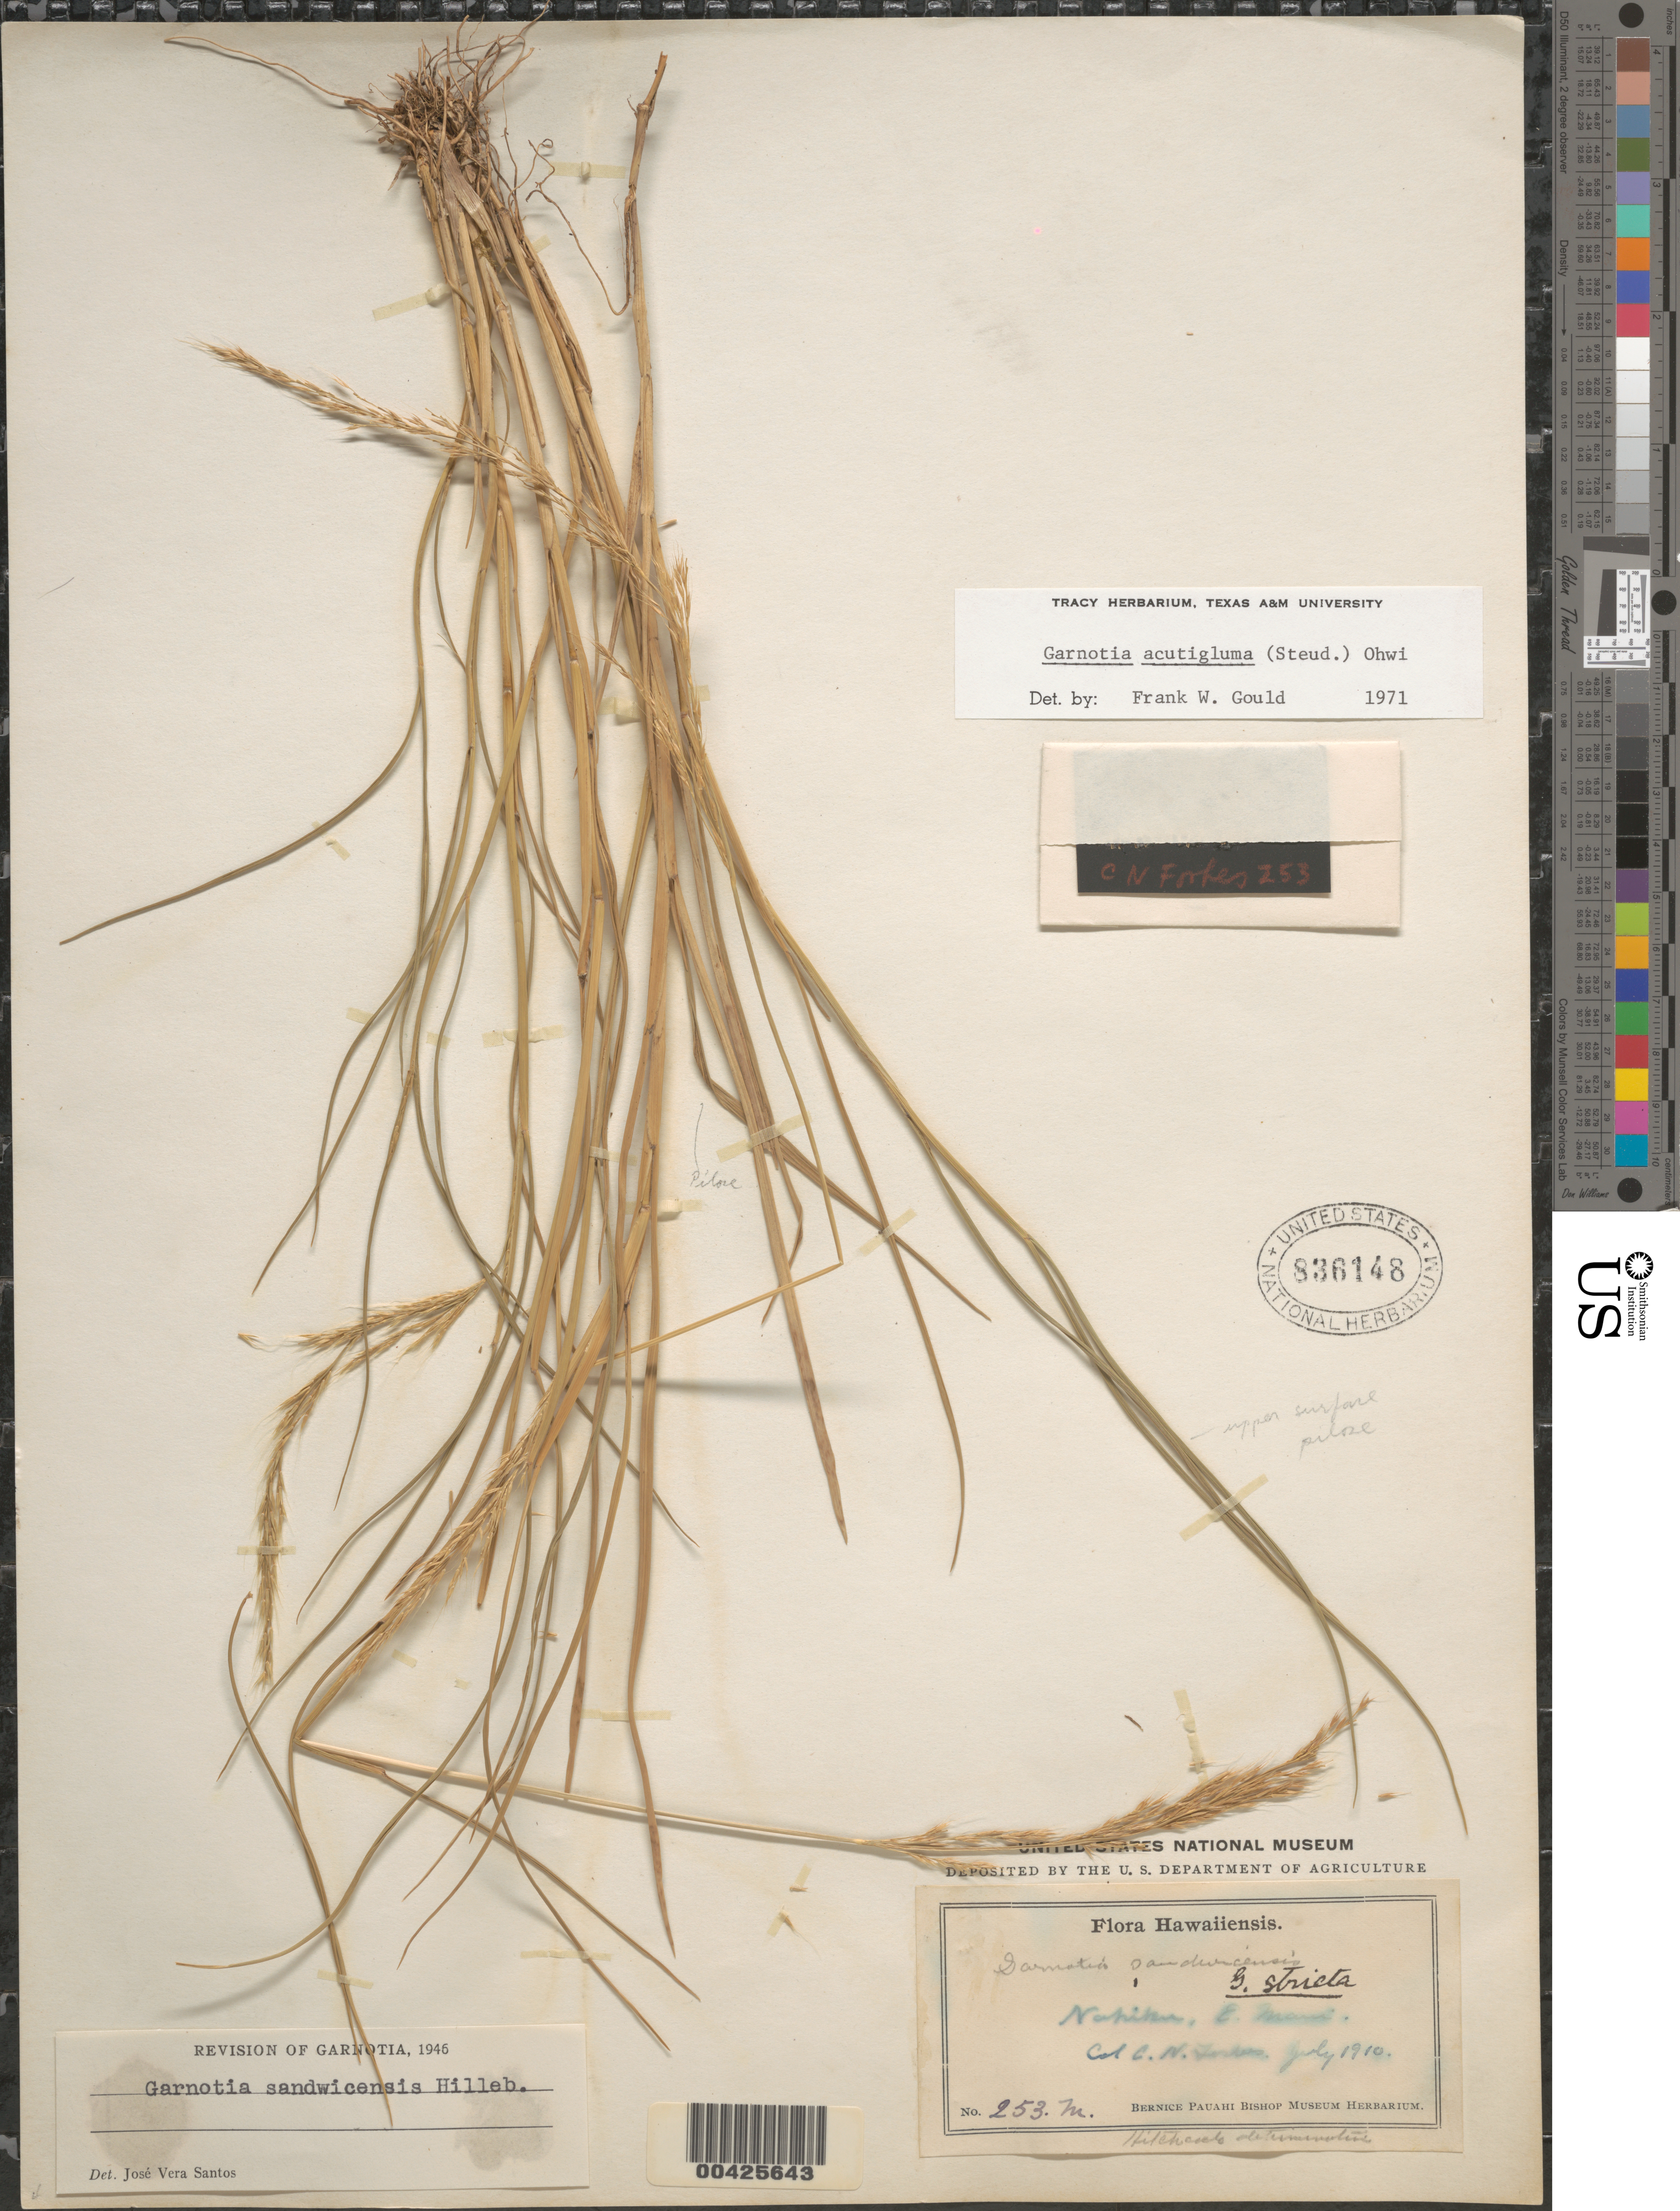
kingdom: Plantae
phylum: Tracheophyta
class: Liliopsida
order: Poales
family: Poaceae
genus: Garnotia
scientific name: Garnotia acutigluma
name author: (Steud.) Ohwi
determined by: Gould, F. W.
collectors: C. N. Forbes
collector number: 253.M.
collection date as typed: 1 Jul 1910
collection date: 1910-07-01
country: United States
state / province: Hawaii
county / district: Maui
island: Maui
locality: Nahiku, E Maui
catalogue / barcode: US 836148